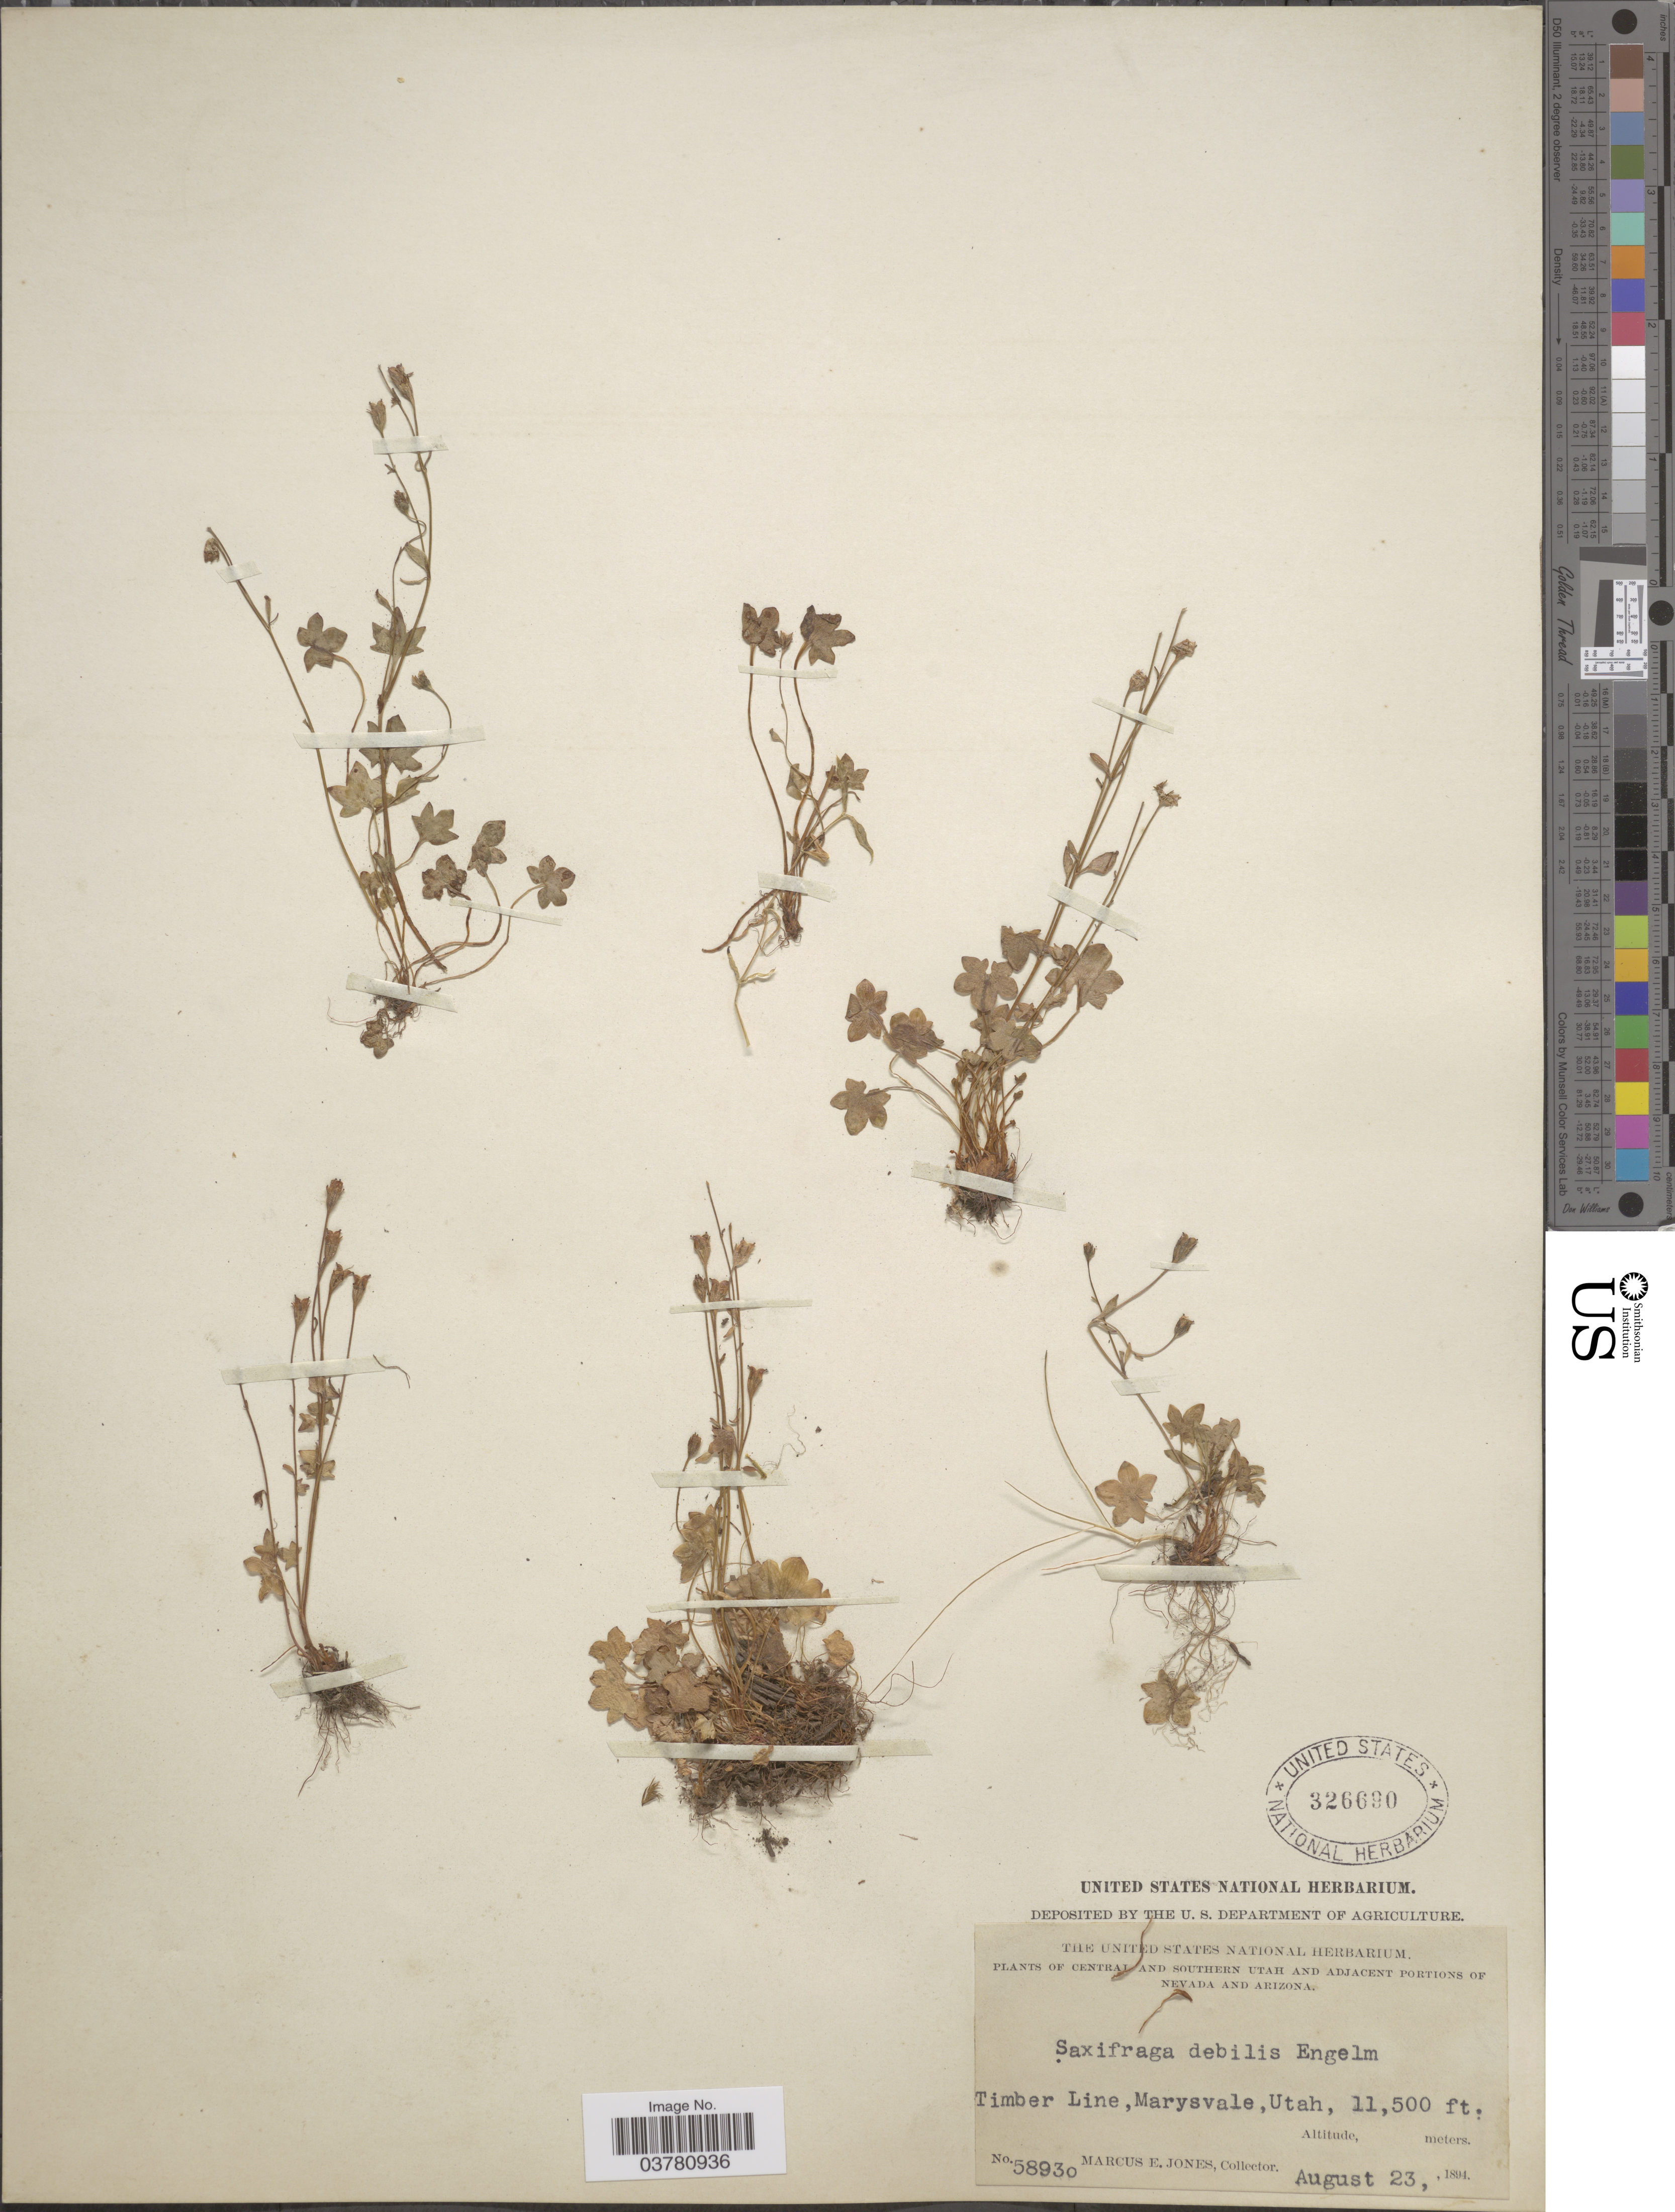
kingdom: Plantae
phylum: Tracheophyta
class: Magnoliopsida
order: Saxifragales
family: Saxifragaceae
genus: Saxifraga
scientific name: Saxifraga rivularis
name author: L.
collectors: M. E. Jones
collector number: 58930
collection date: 1894-08-23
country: United States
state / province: Utah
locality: Central and Southern Utah. Timber Line, Marysvale.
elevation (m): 3505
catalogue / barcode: US 326690